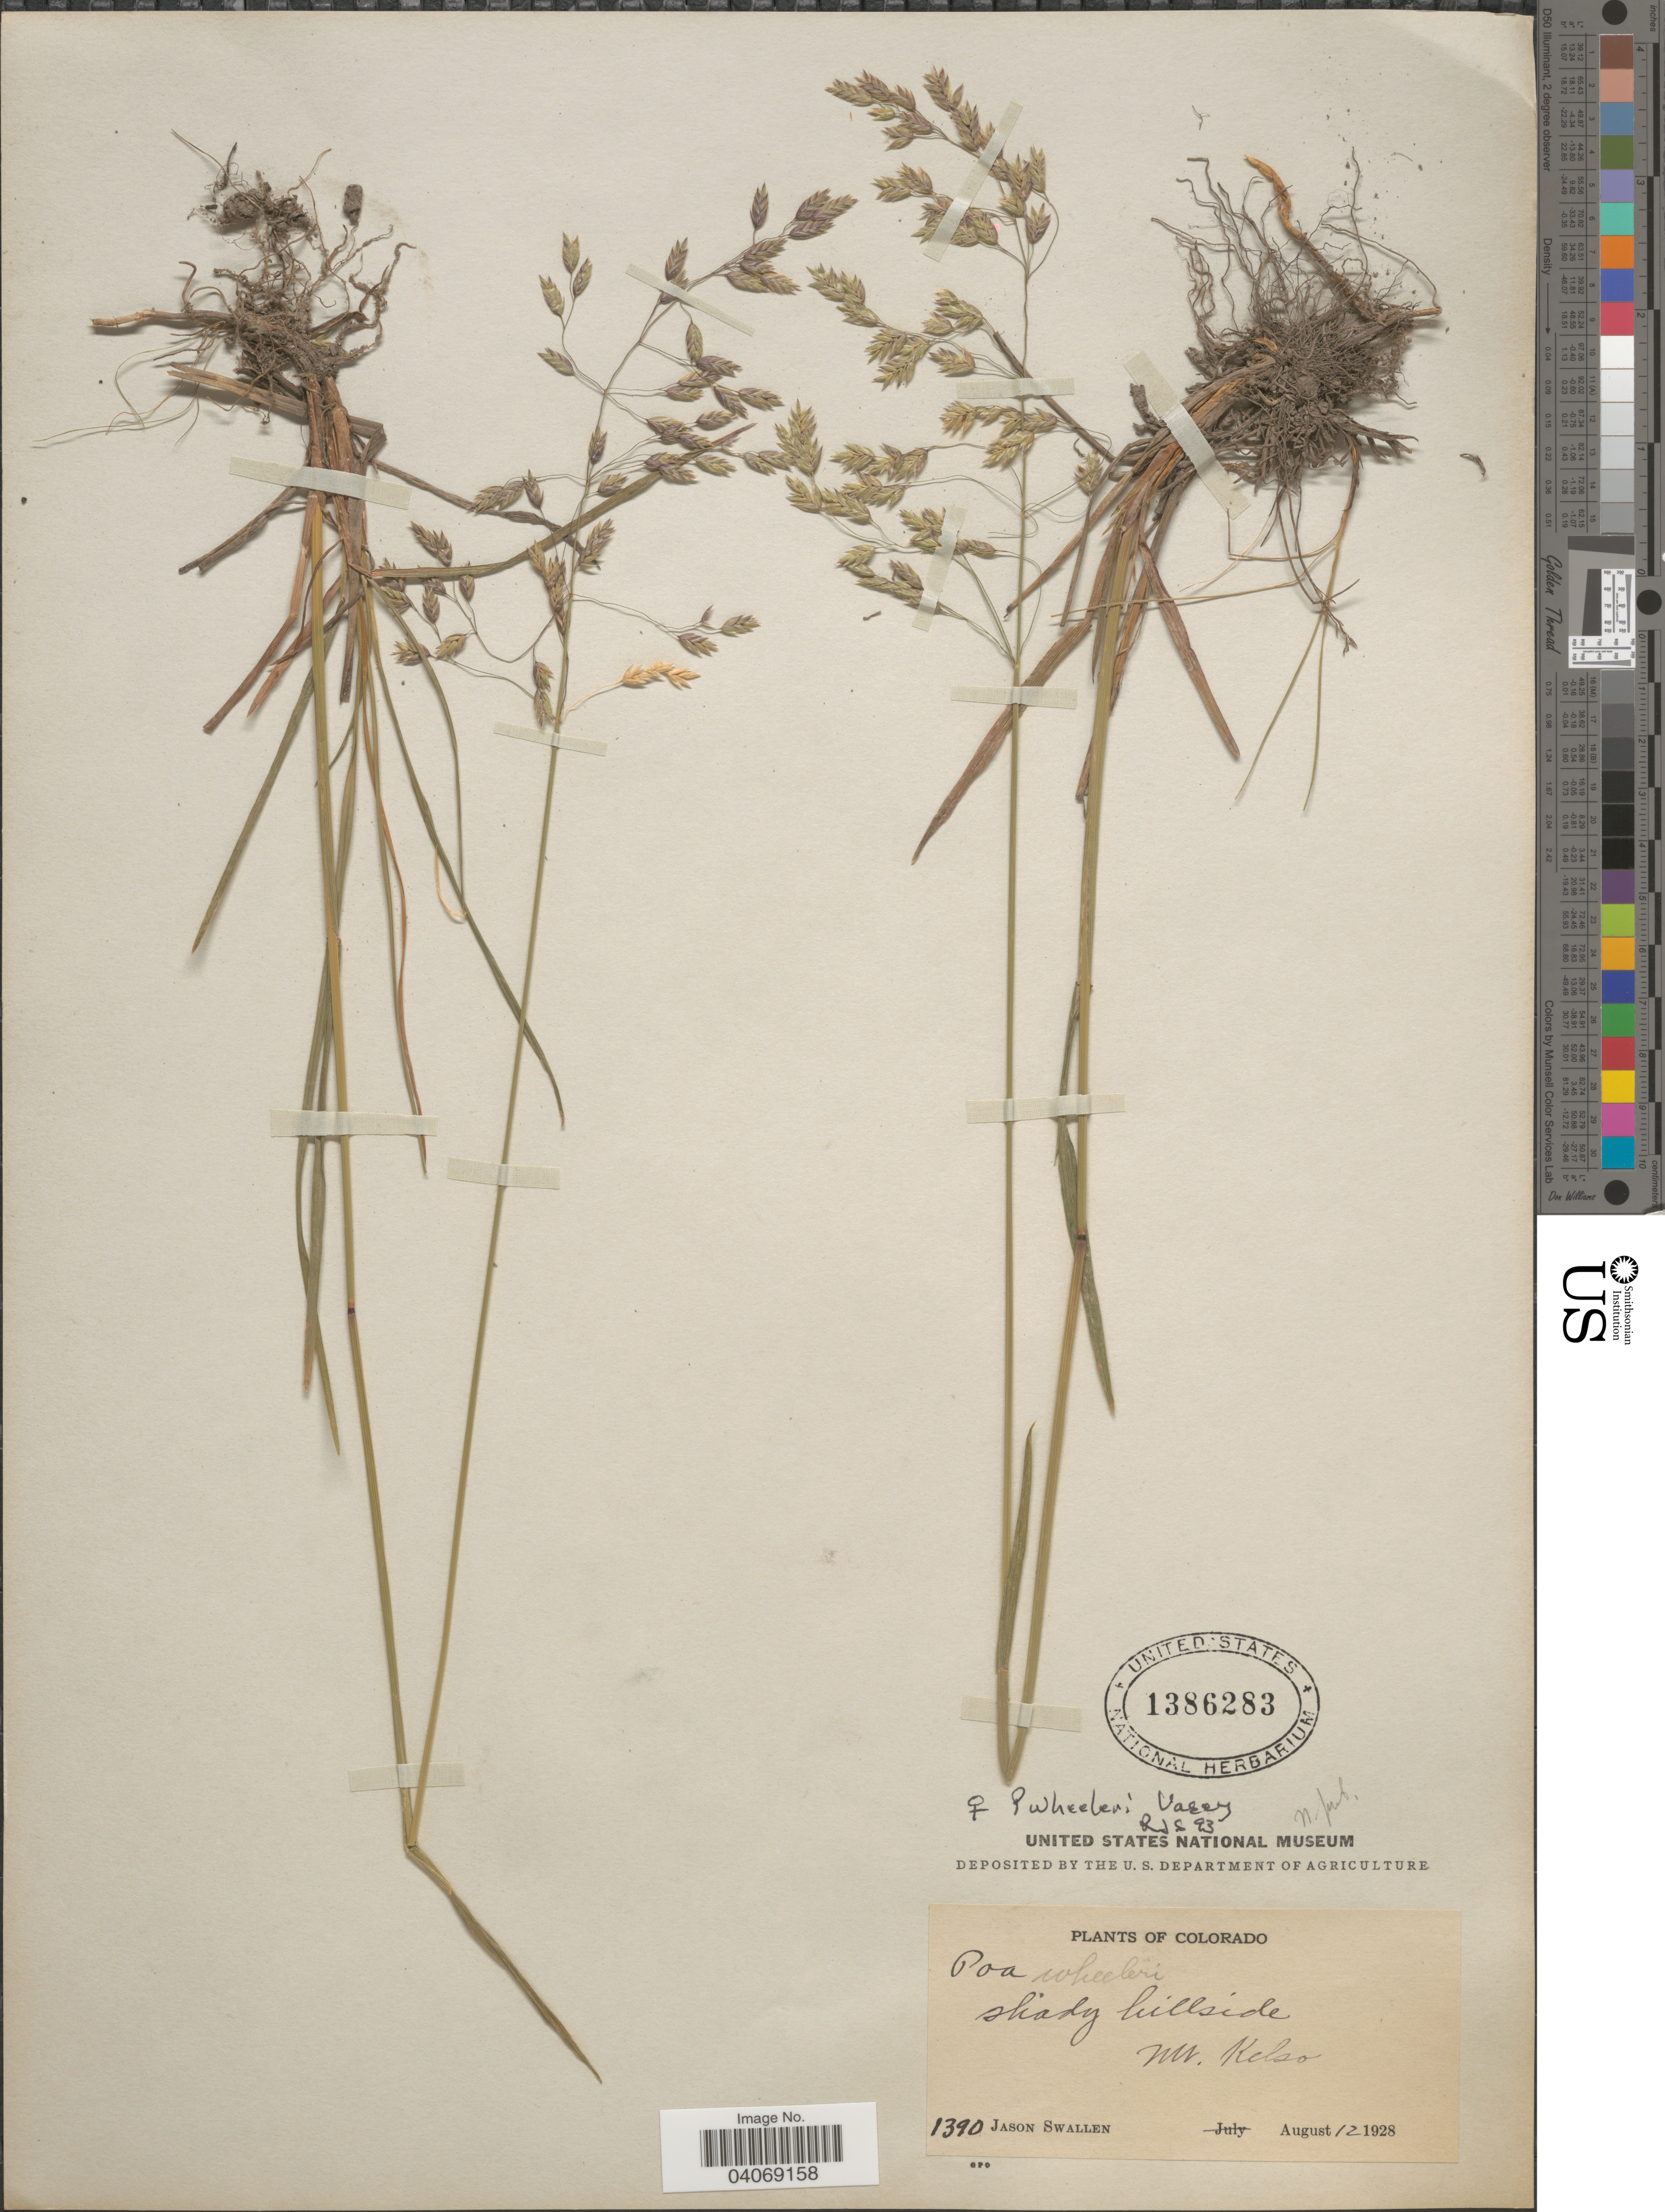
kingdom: Plantae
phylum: Tracheophyta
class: Liliopsida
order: Poales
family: Poaceae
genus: Poa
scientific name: Poa wheeleri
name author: Vasey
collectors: J. R. Swallen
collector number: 1390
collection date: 1928-08-12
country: United States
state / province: Colorado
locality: Shady hillside. Mt. Kelso.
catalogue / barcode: US 1386283